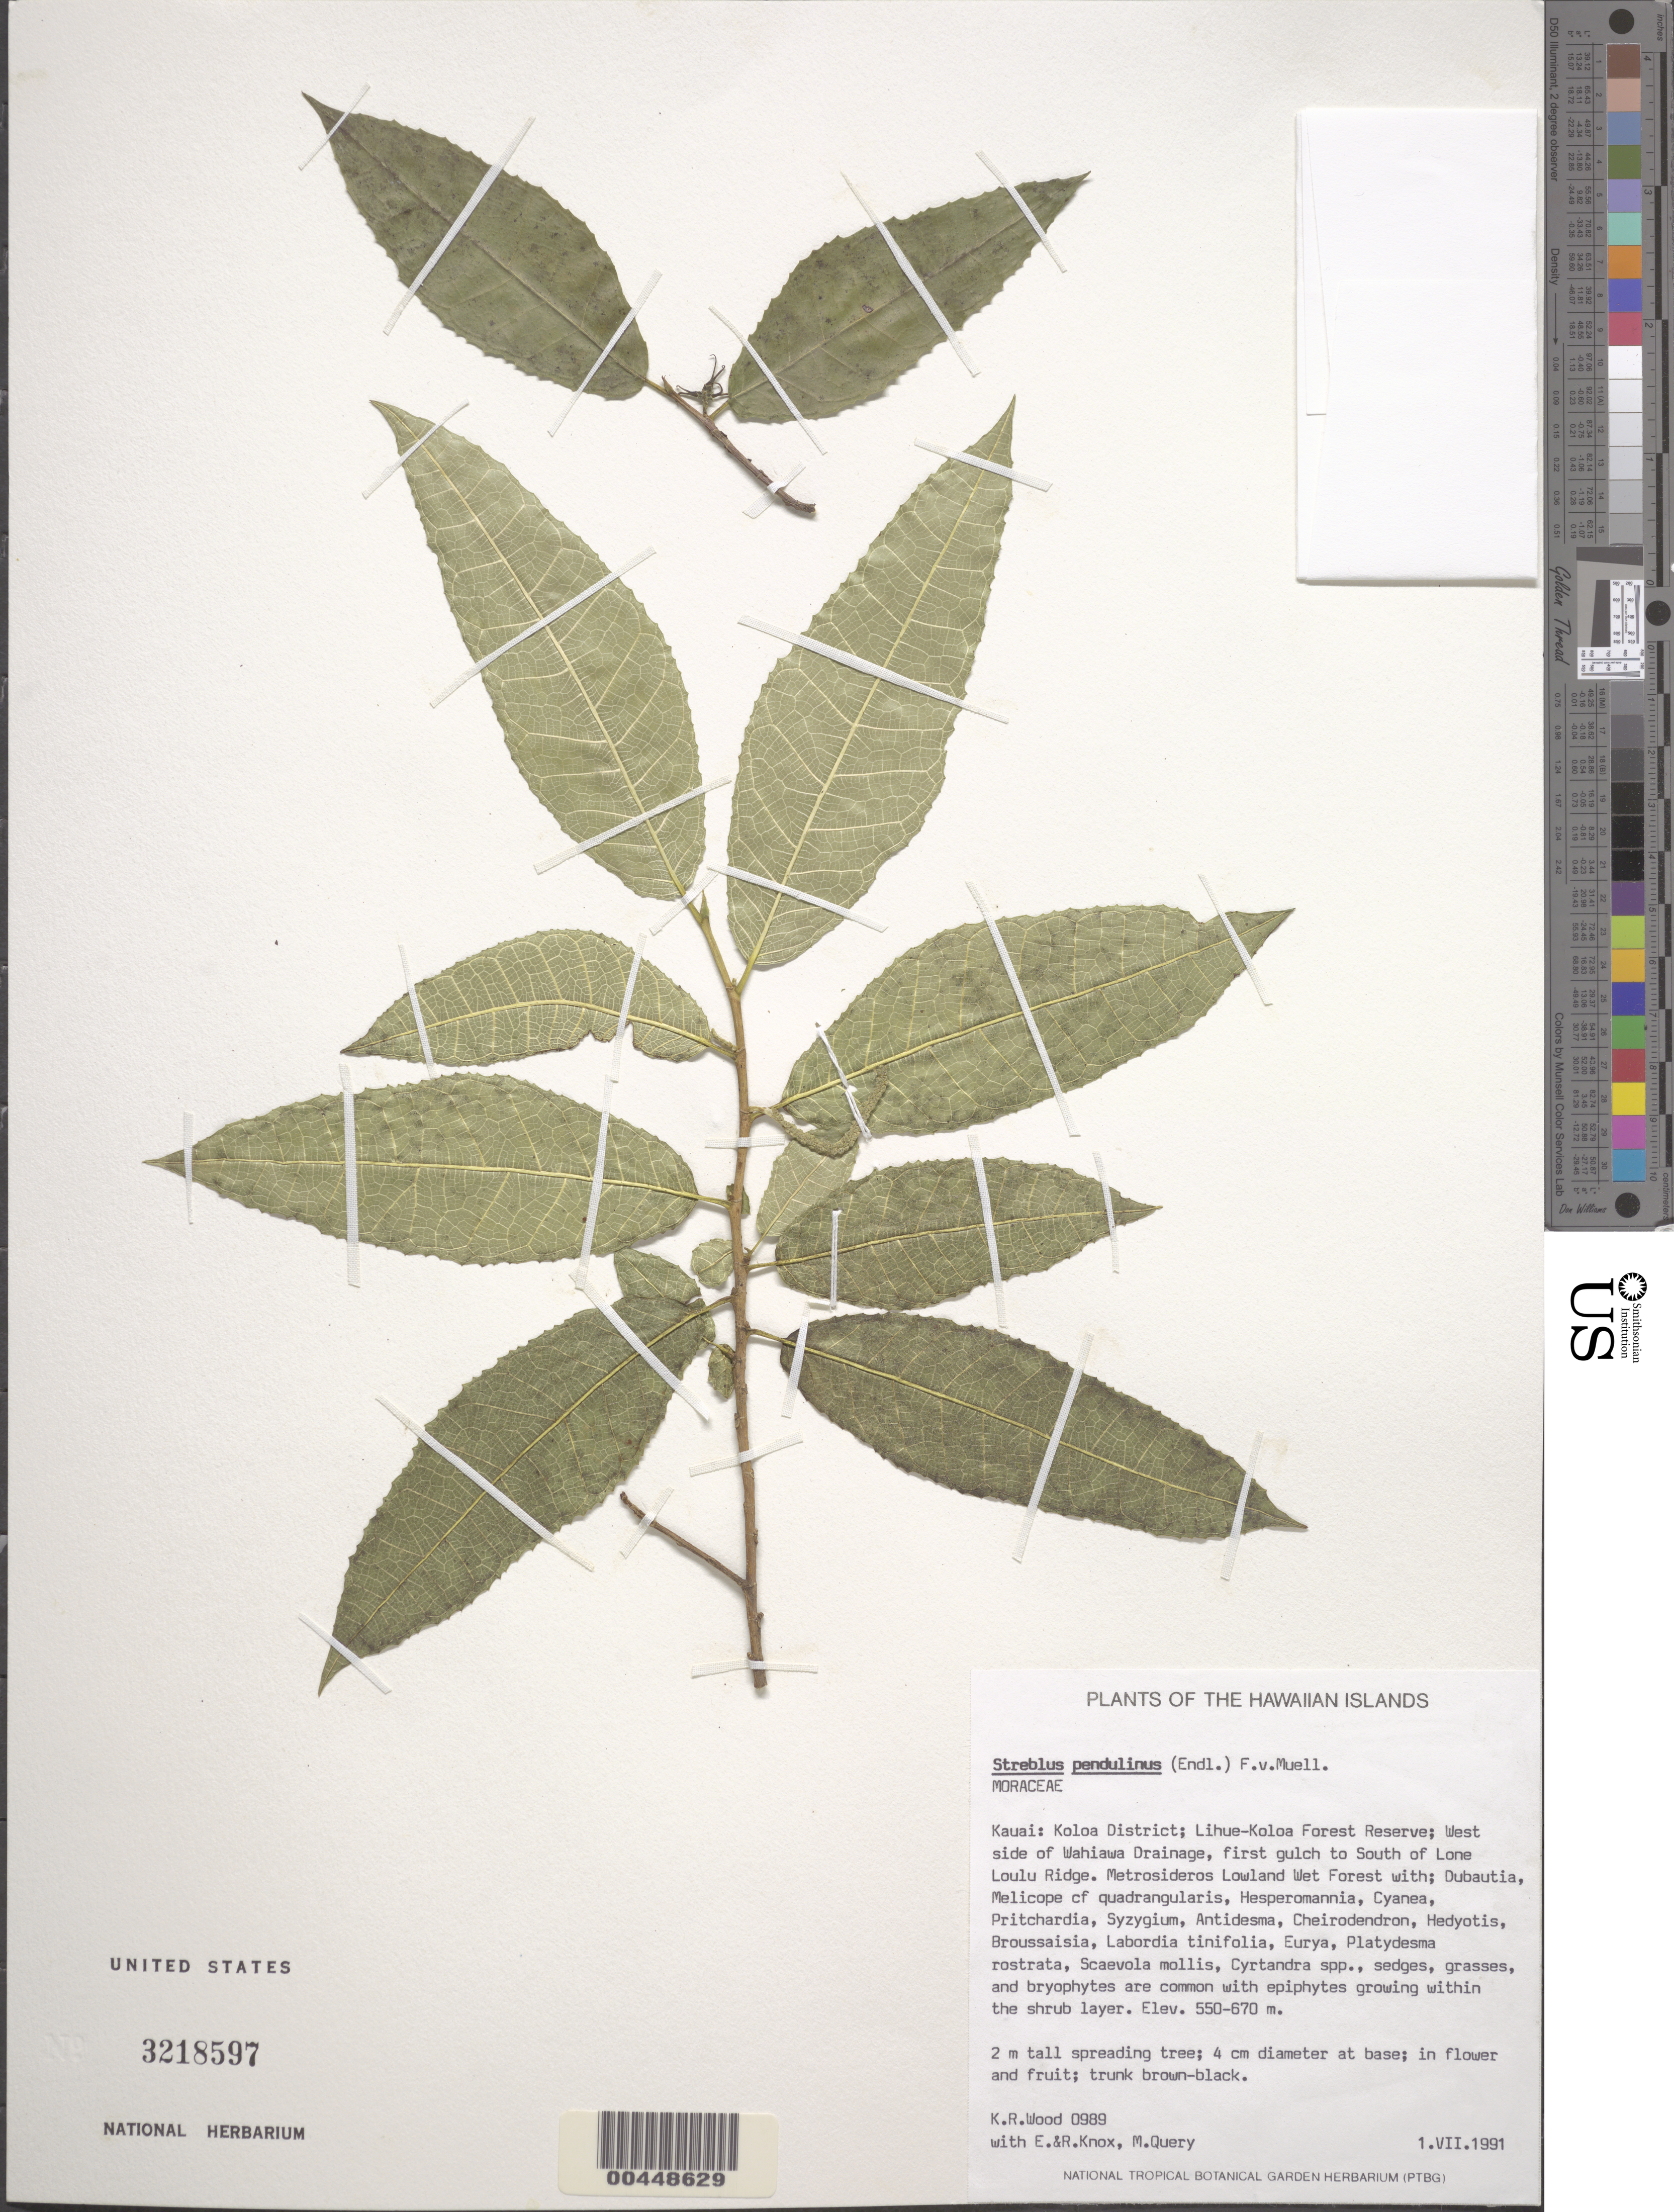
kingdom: Plantae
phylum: Tracheophyta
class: Magnoliopsida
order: Rosales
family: Moraceae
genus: Paratrophis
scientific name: Paratrophis pendulina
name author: (Endl.) E. M. Gardner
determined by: Wagner, W. L., (BOT), Smithsonian Institution - National Museum of Natural History (UNITED STATES)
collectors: K. R. Wood, E. Knox, R. Knox & M. Query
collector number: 0989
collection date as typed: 1 Jul 1991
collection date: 1991-07-01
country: United States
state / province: Hawaii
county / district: Kauai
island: Kaua'i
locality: Koloa Dist., Lihue Koloa For Res, W side of Wahiawa Drainage, first gulch to S of Lone Loulu Ridge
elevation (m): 550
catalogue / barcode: US 3218597